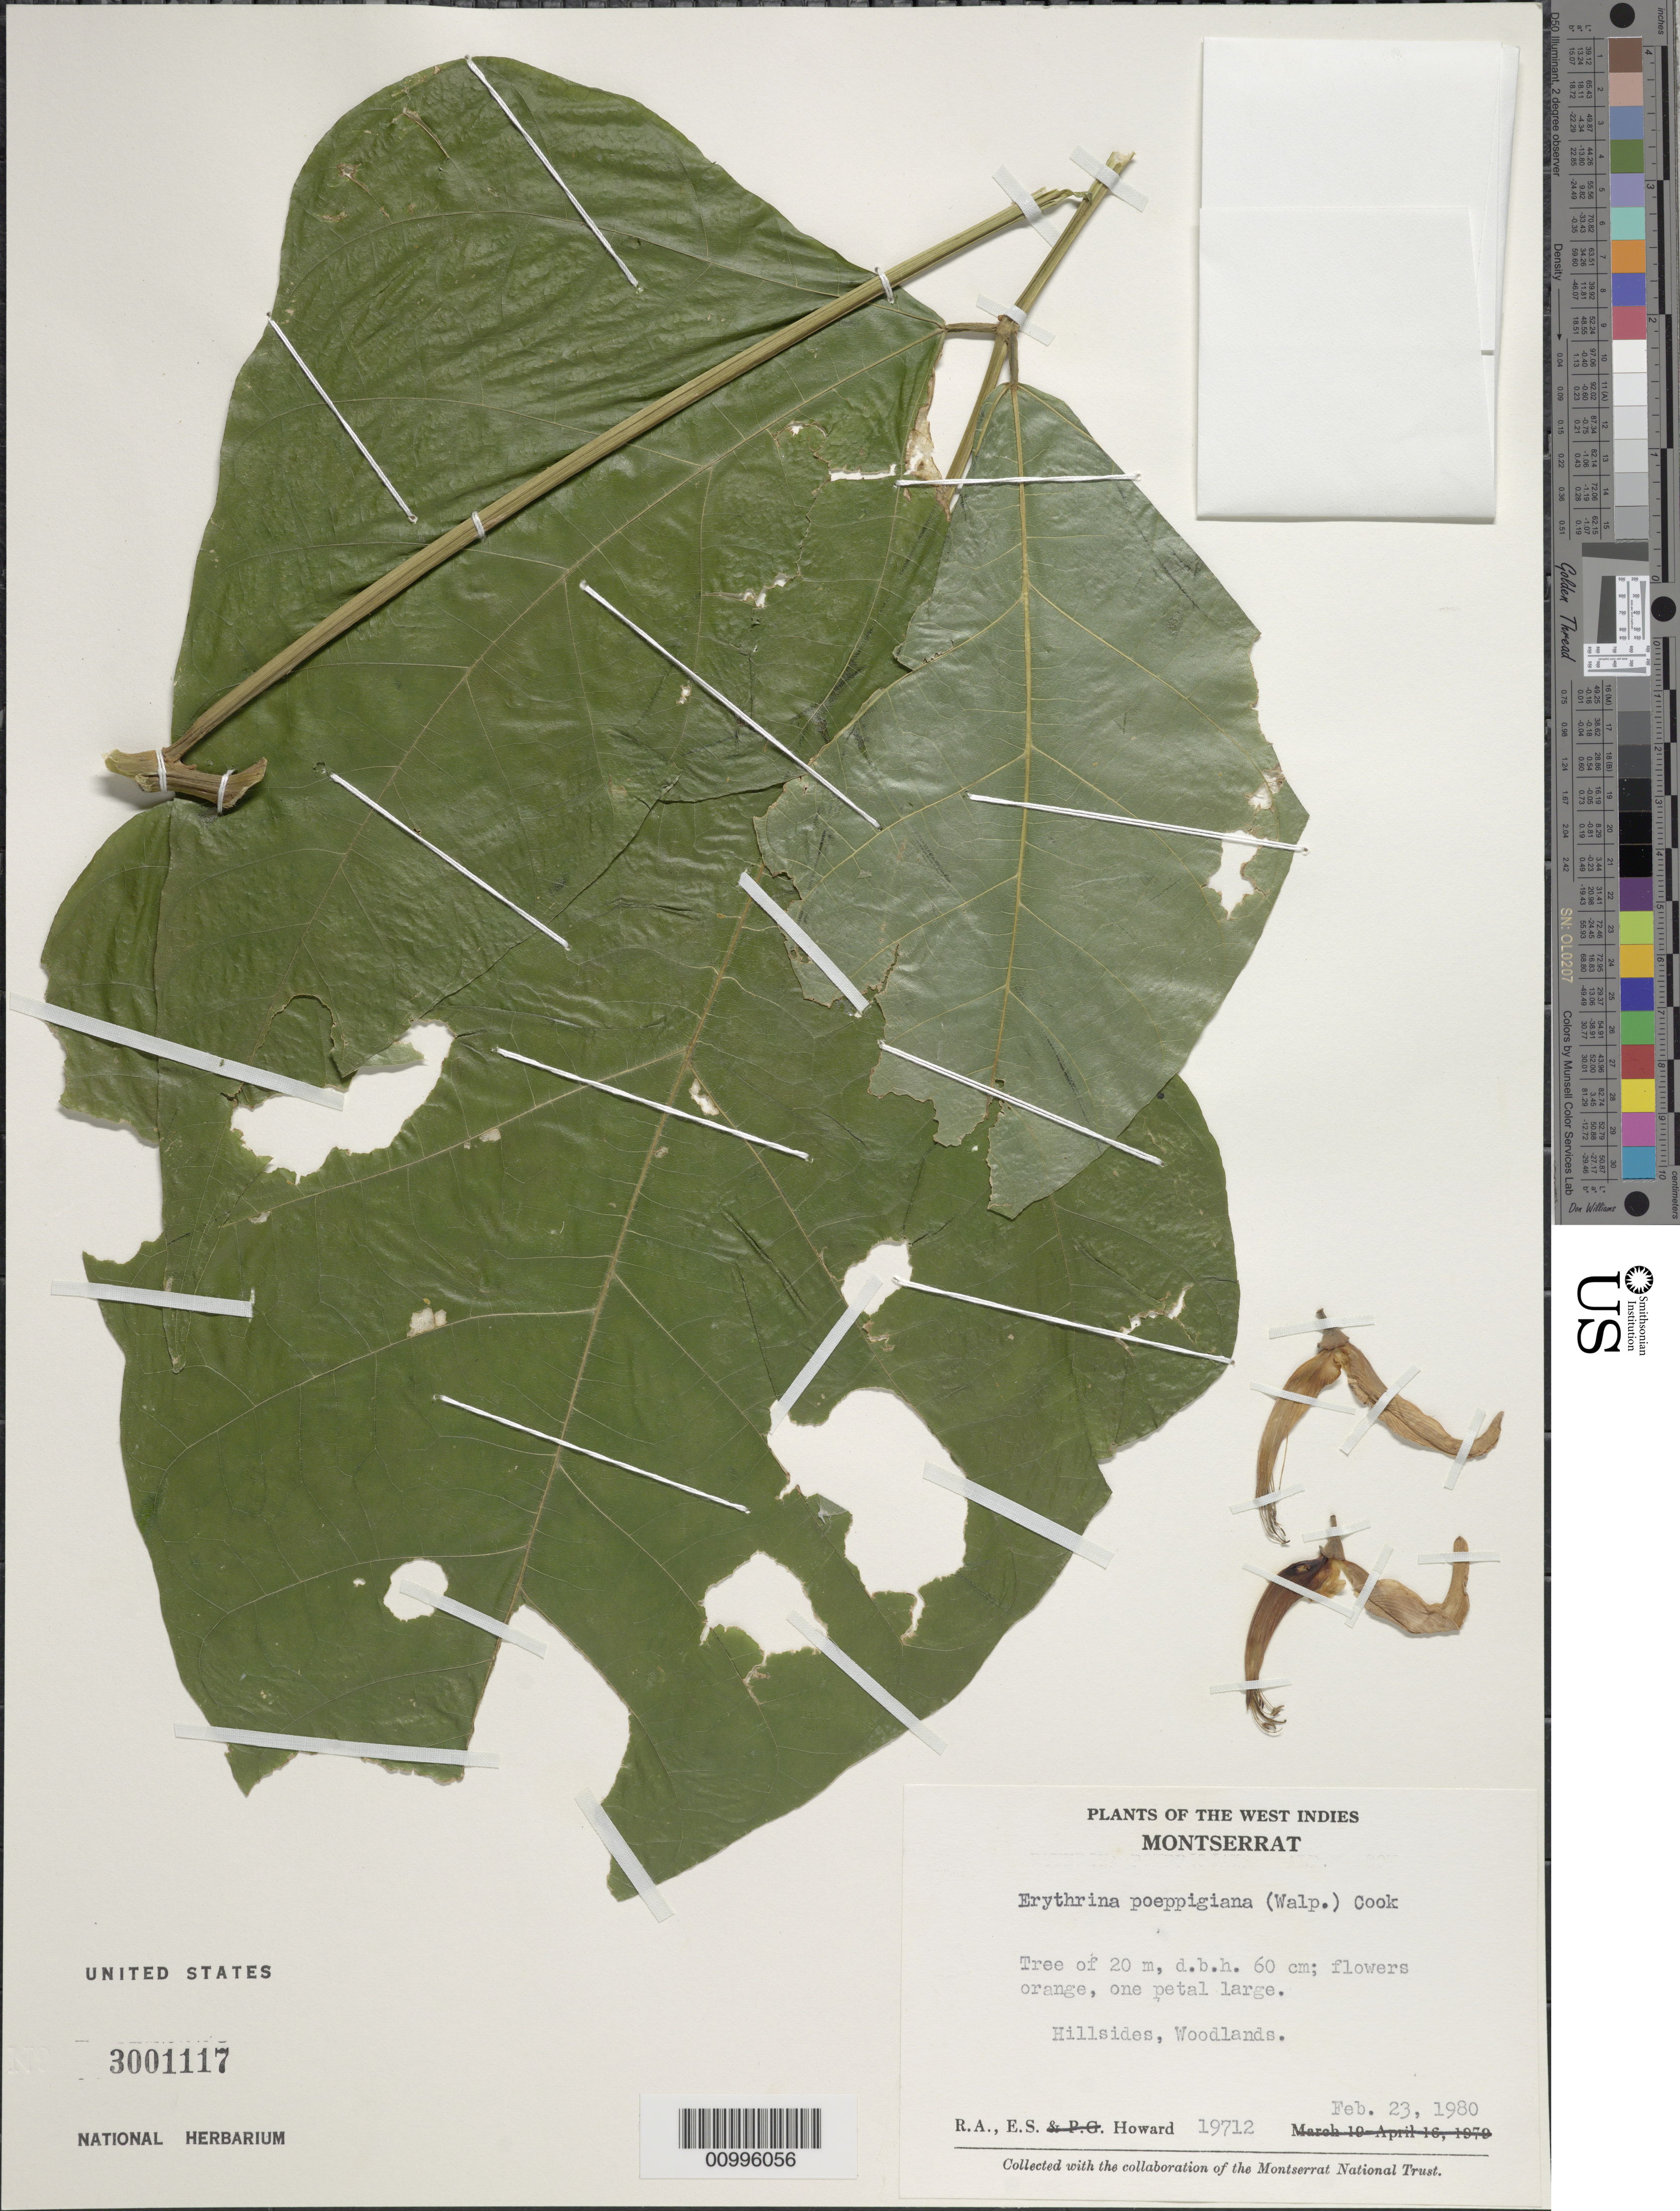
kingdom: Plantae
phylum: Tracheophyta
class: Magnoliopsida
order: Fabales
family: Fabaceae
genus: Erythrina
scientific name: Erythrina poeppigiana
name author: (Walp.) O.F. Cook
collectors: E. S. Howard & R. A. Howard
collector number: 19712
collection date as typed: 23 Feb 1980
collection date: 1980-02-23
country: Montserrat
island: Montserrat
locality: Hillside, woodlands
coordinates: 0 N, 0 E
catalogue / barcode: US 3001117